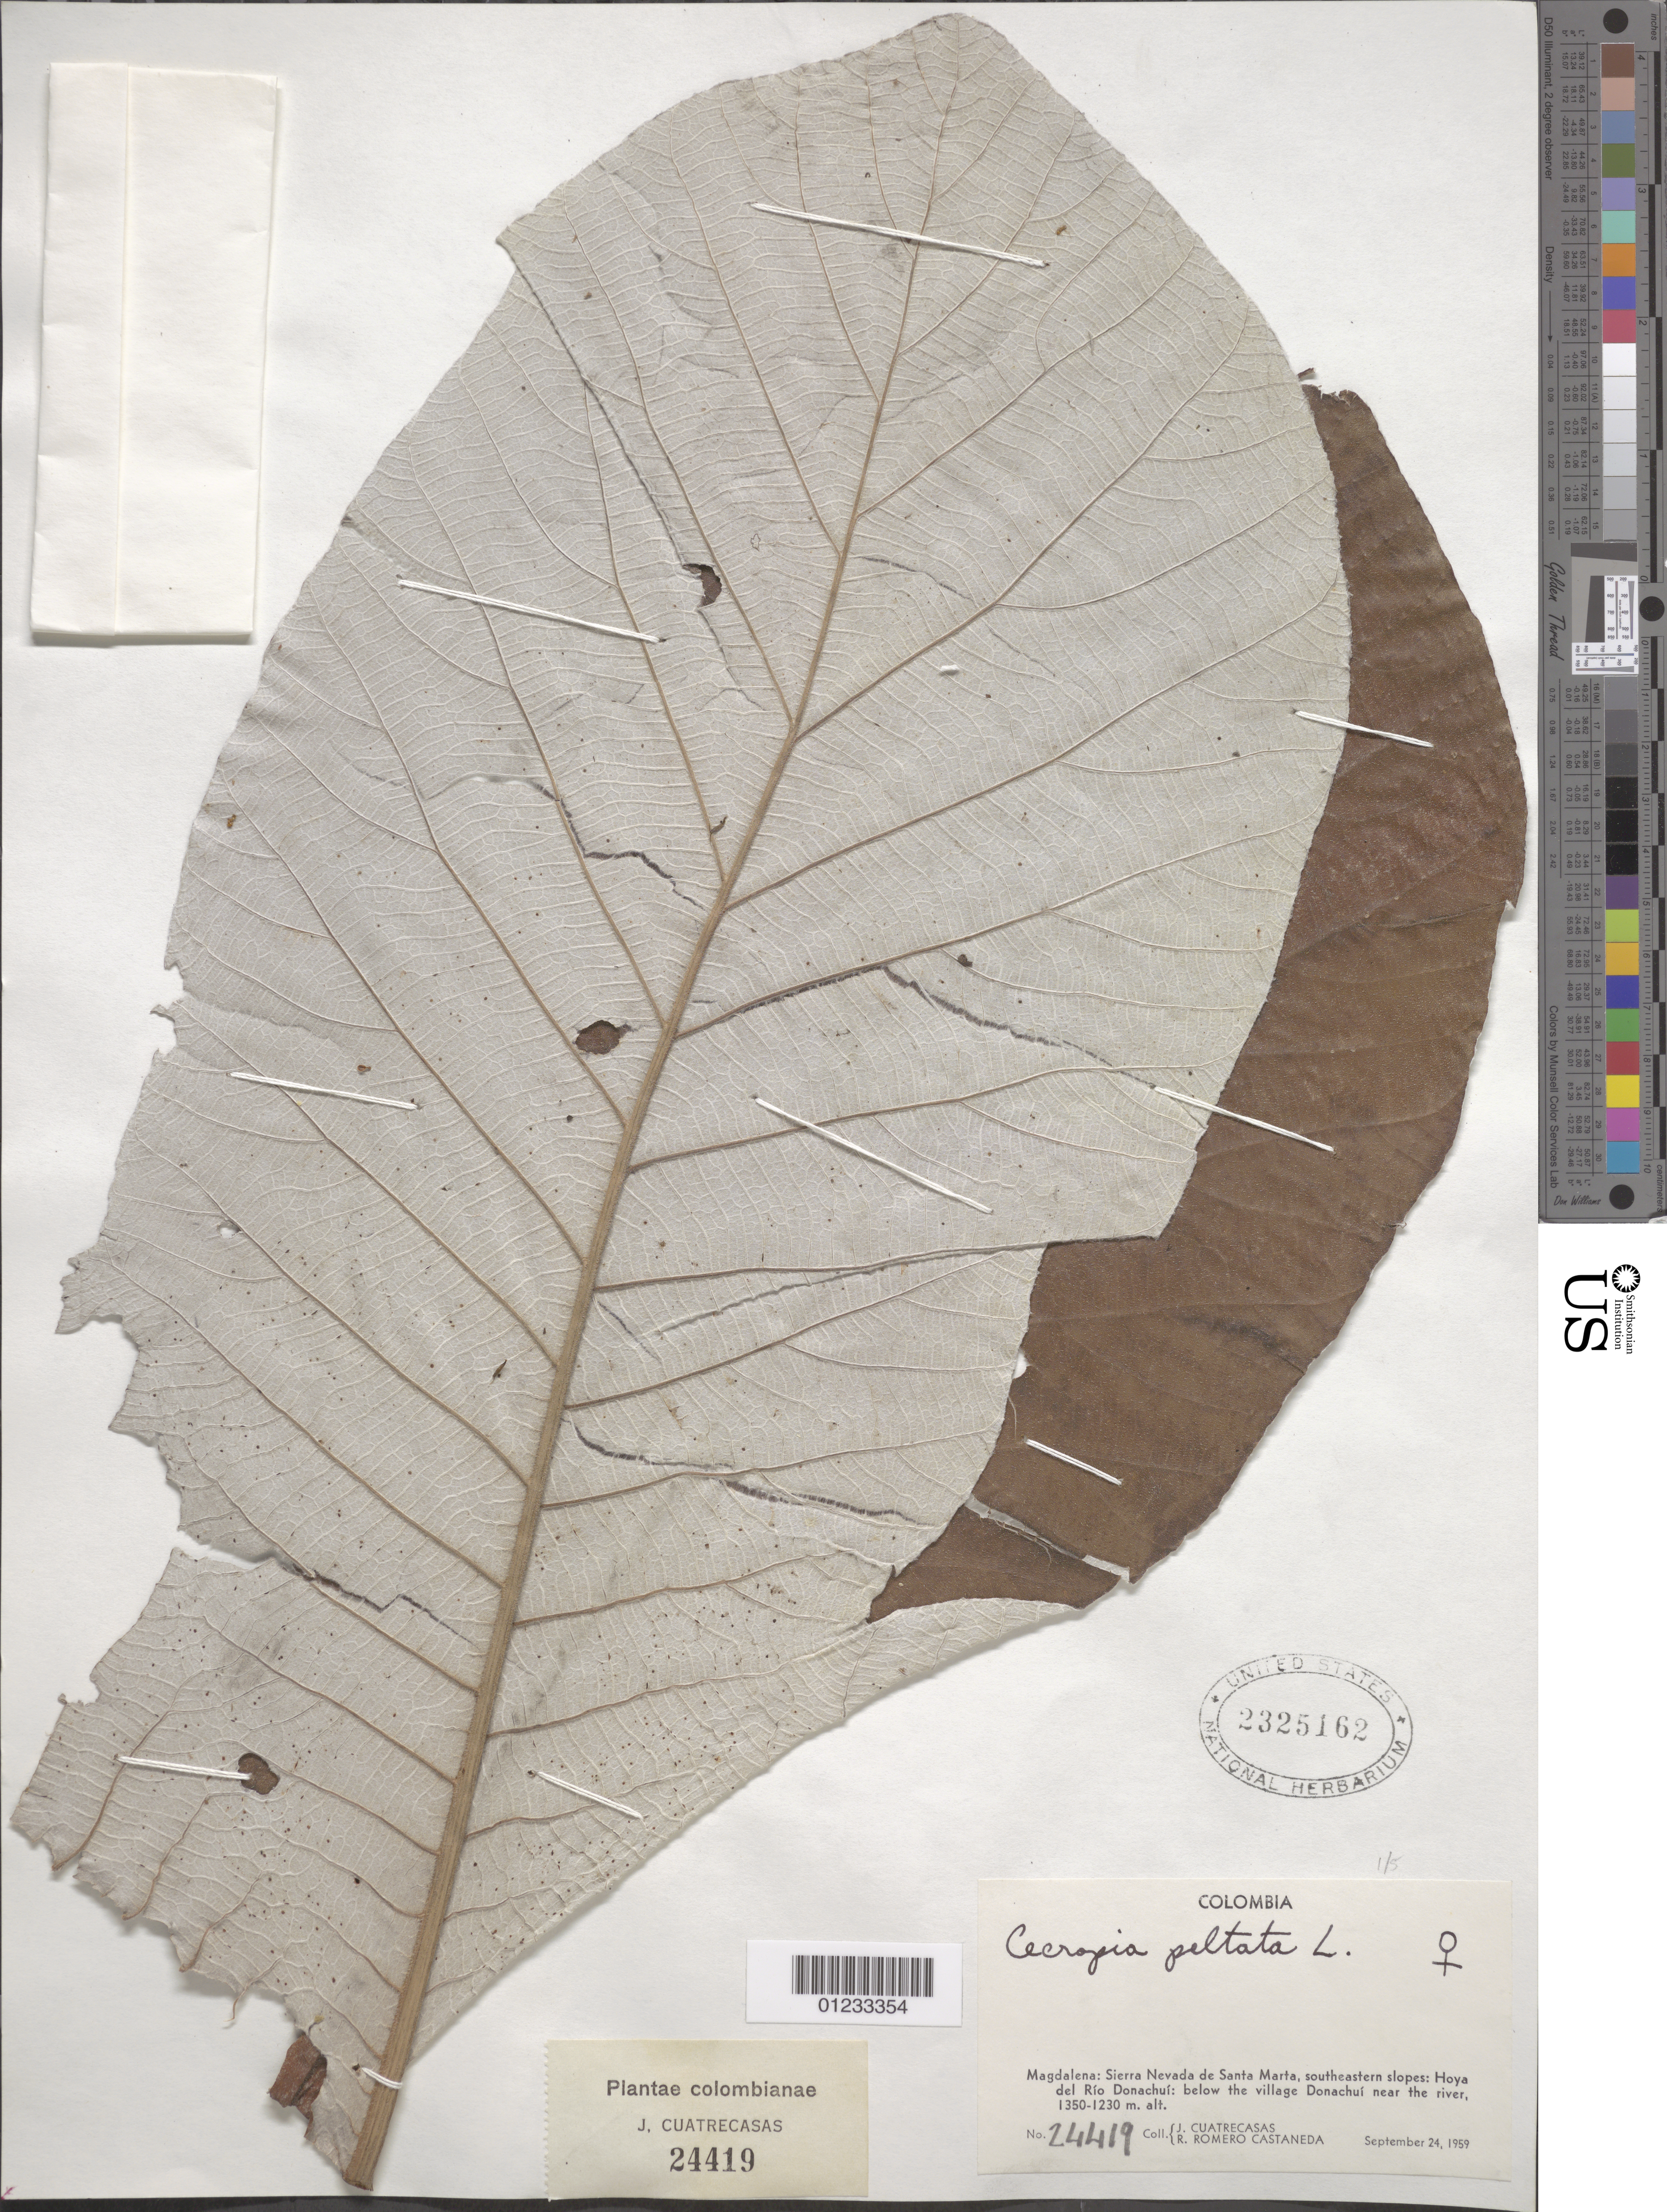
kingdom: Plantae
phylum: Tracheophyta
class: Magnoliopsida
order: Rosales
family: Urticaceae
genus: Cecropia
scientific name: Cecropia peltata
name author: L.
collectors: J. Cuatrecasas & R. Romero Castañeda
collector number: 24419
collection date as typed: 24 Sep 1959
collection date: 1959-09-24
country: Colombia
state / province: Magdalena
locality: Sierra Nevada de Santa Marta, SE slopes; Hoya del Rio Donachui, below the village Donachui near the river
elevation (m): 1230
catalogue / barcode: US 2325162